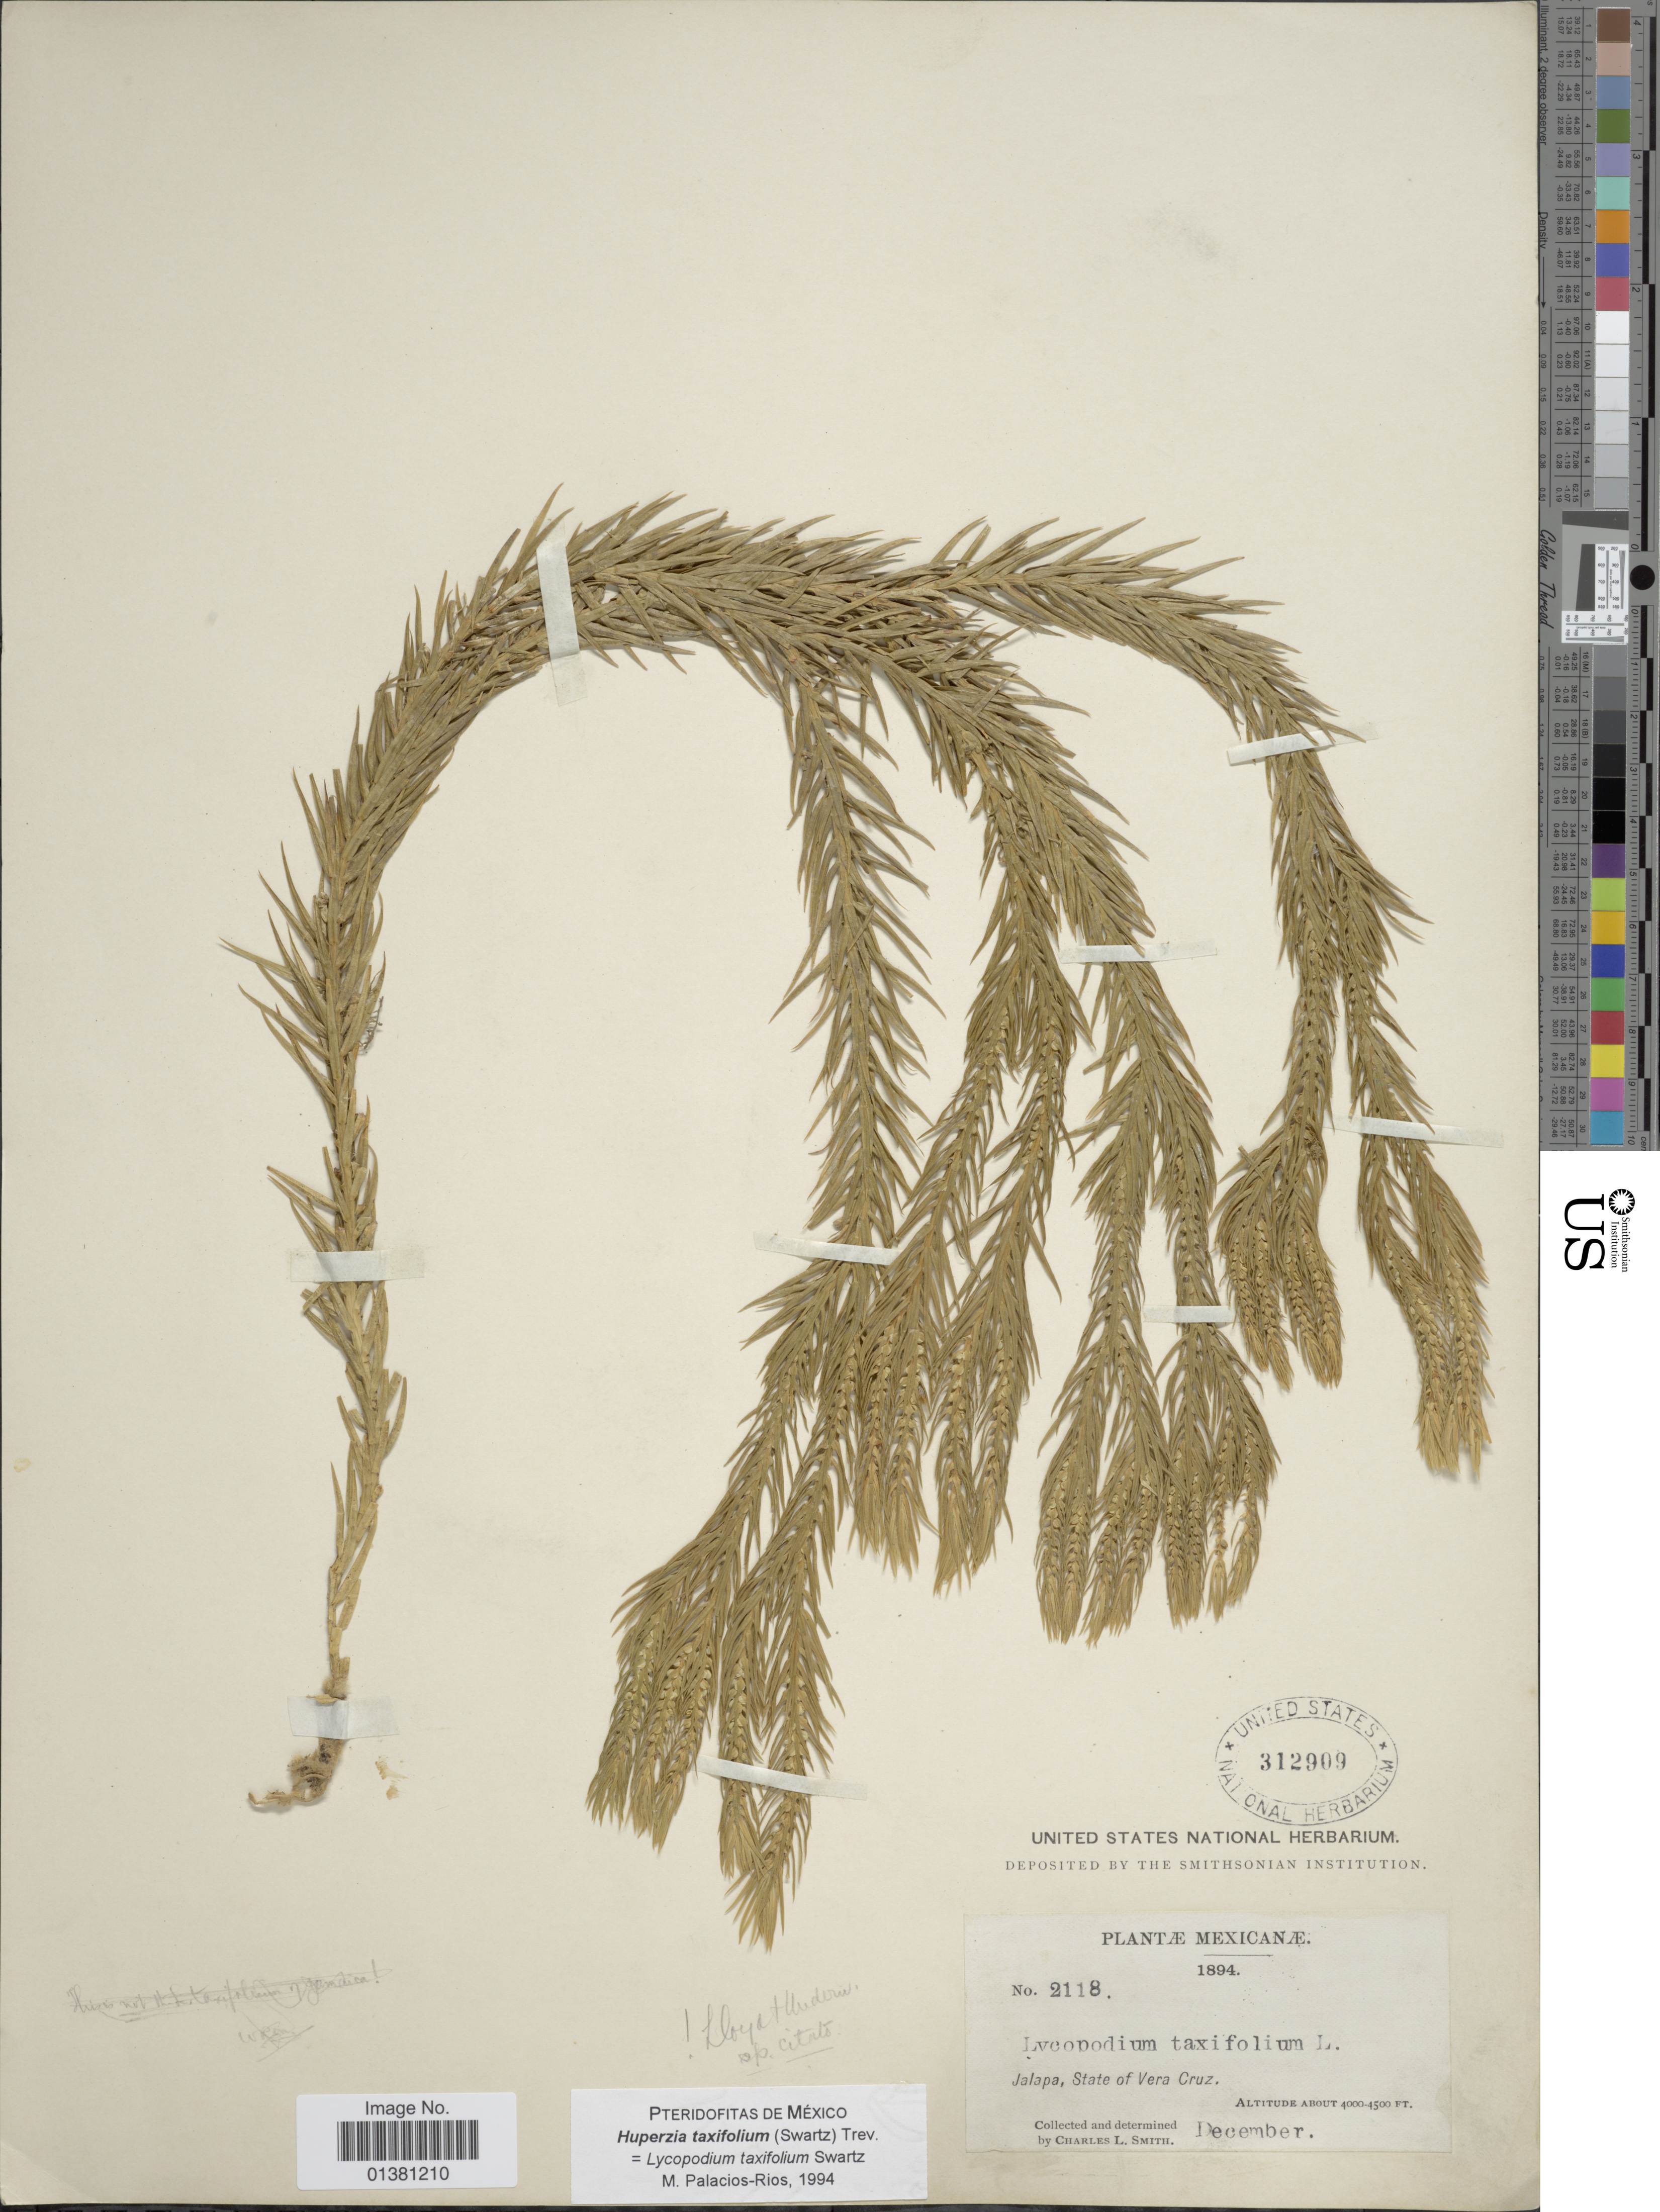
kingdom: Plantae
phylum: Tracheophyta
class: Lycopodiopsida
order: Lycopodiales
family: Lycopodiaceae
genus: Phlegmariurus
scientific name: Phlegmariurus taxifolius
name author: (Sw.) Á. Löve & D. Löve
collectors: C. L. Smith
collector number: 2118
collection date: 1894-12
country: Mexico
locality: Jalapa, State of Vera Cruz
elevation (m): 1219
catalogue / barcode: US 312909